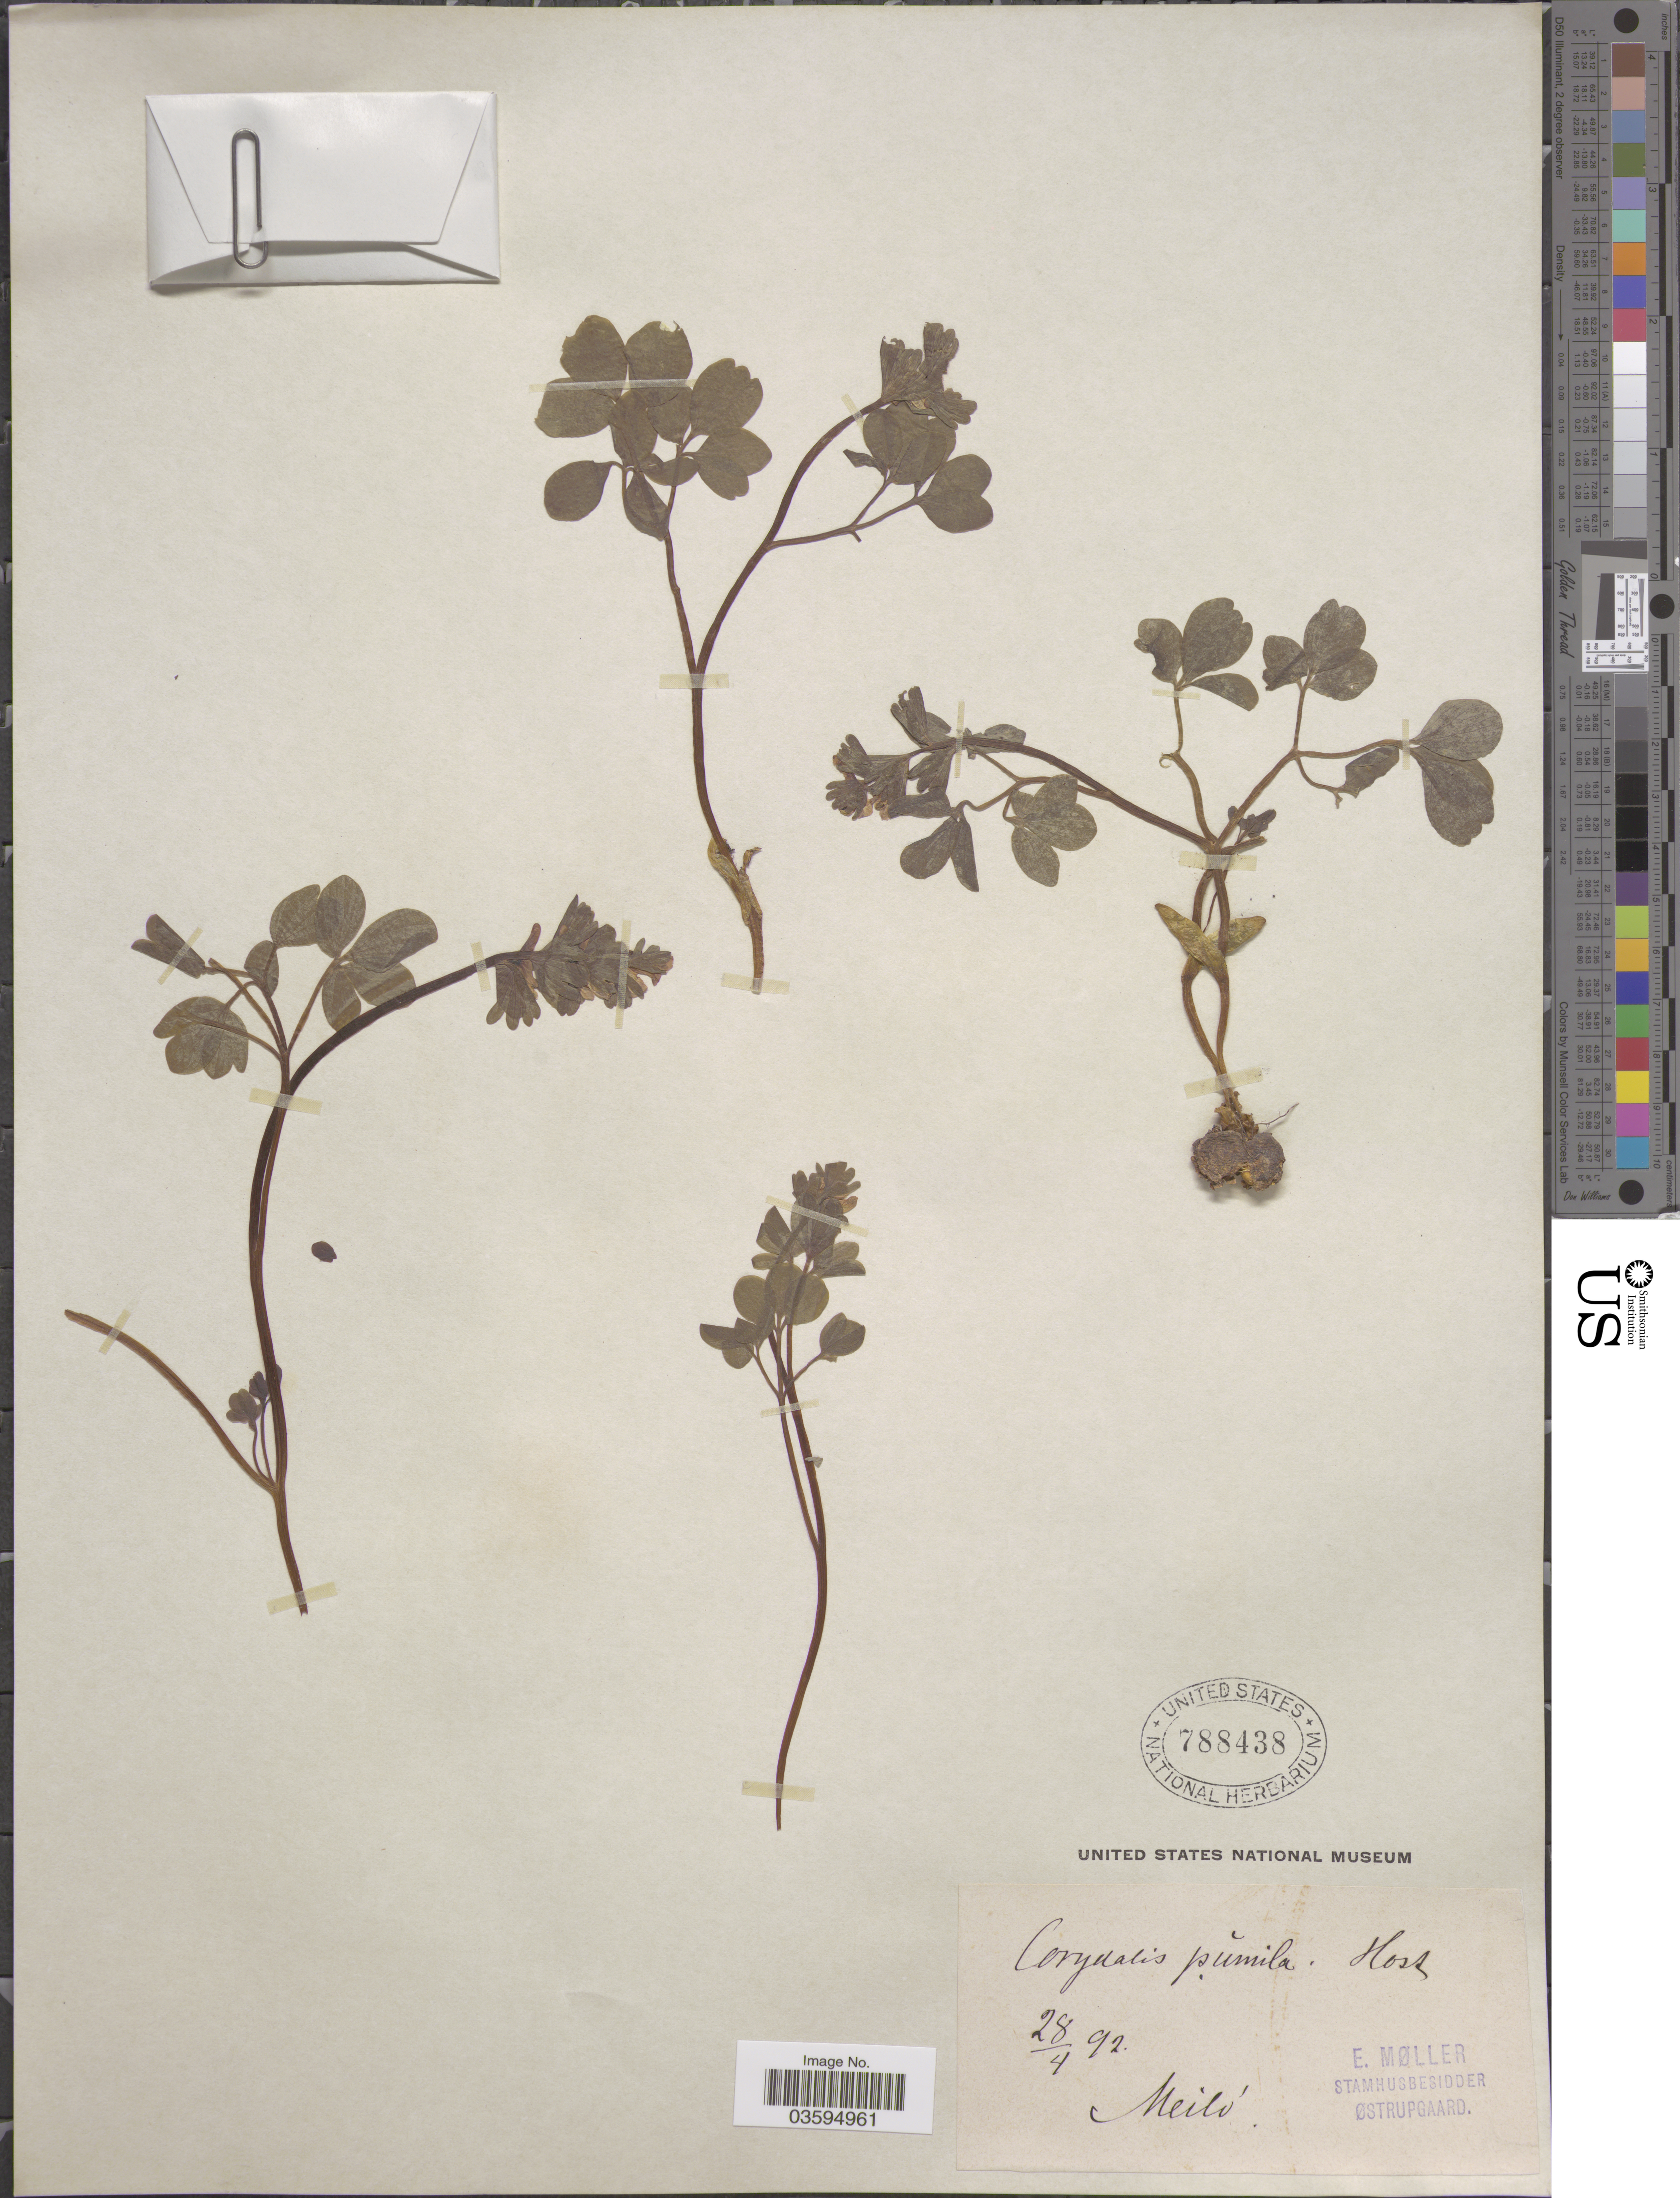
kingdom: Plantae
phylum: Tracheophyta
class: Magnoliopsida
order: Ranunculales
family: Papaveraceae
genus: Corydalis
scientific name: Corydalis pumila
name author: W.D.J. Koch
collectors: Meiló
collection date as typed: Transcribed d/m/y: 28/4/92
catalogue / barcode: US 788438